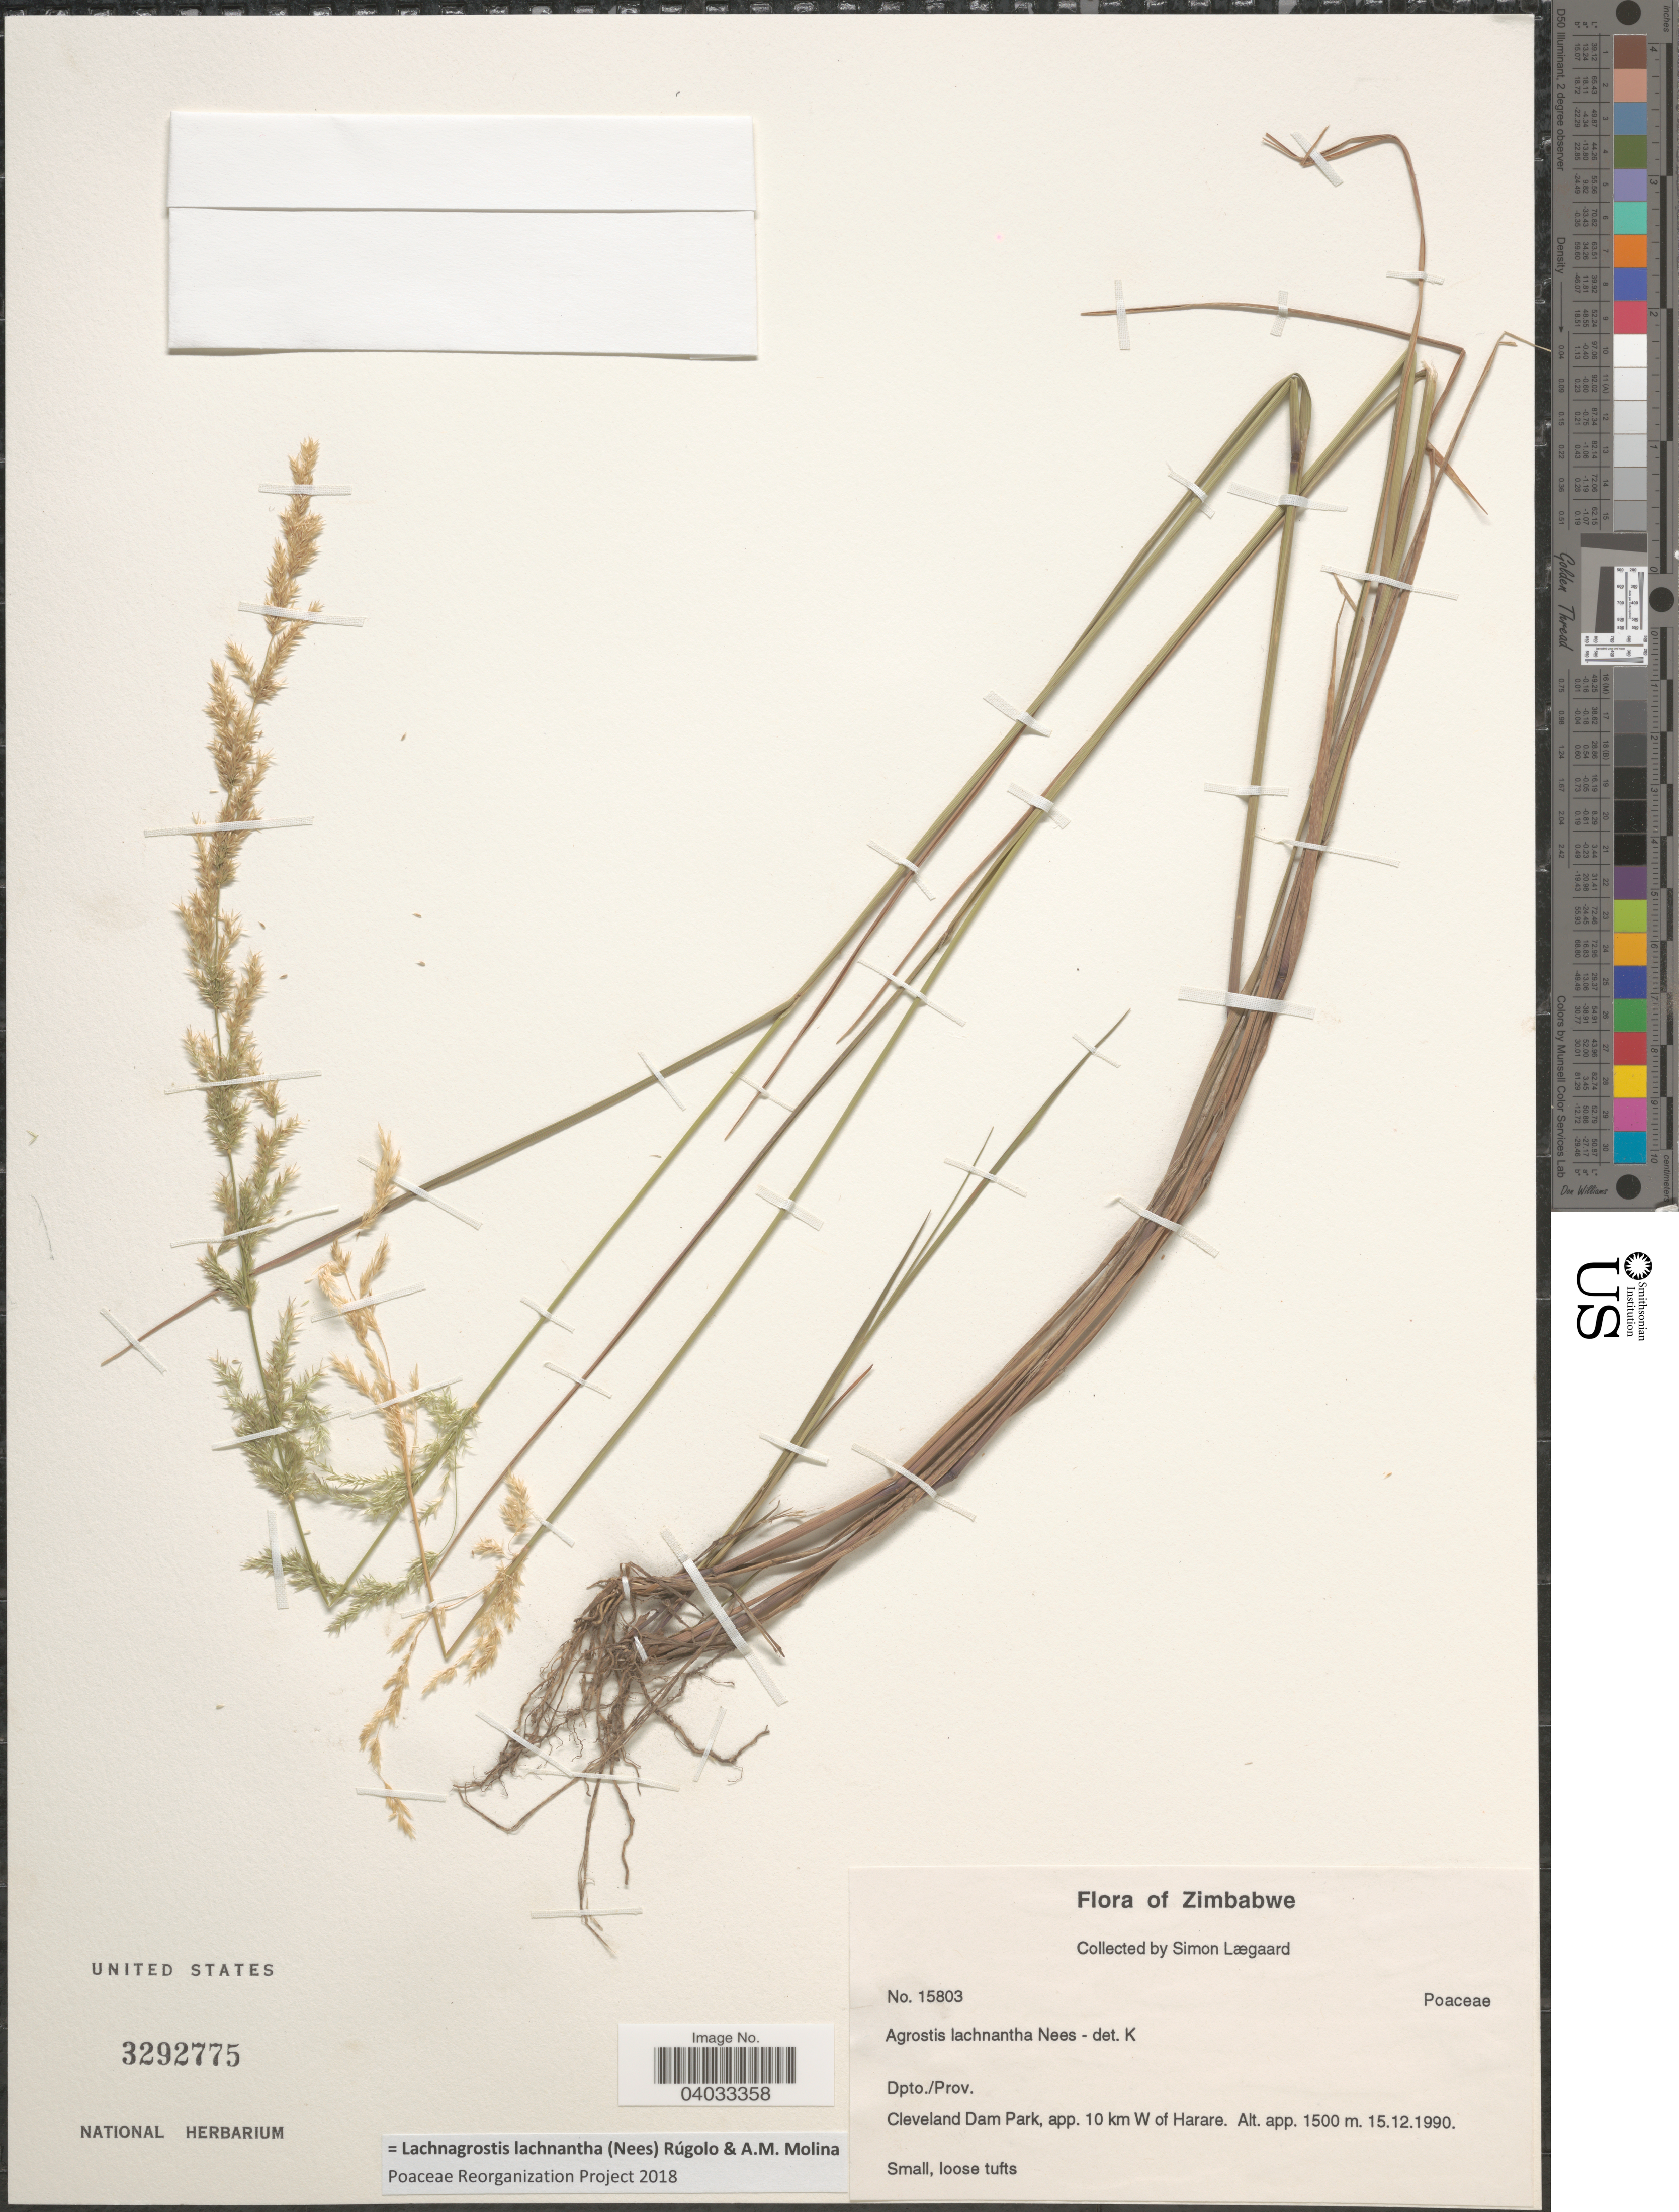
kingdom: Plantae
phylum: Tracheophyta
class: Liliopsida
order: Poales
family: Poaceae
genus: Lachnagrostis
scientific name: Lachnagrostis lachnantha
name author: (Nees) Rúgolo & A.M. Molina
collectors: S. Lægaard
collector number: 15803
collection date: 1990-12-15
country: Zimbabwe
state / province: Harare (city)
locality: Dpto./Prov. Cleveland Dam Park, app. 10 km W of Harare.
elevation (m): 1500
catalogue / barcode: US 3292775